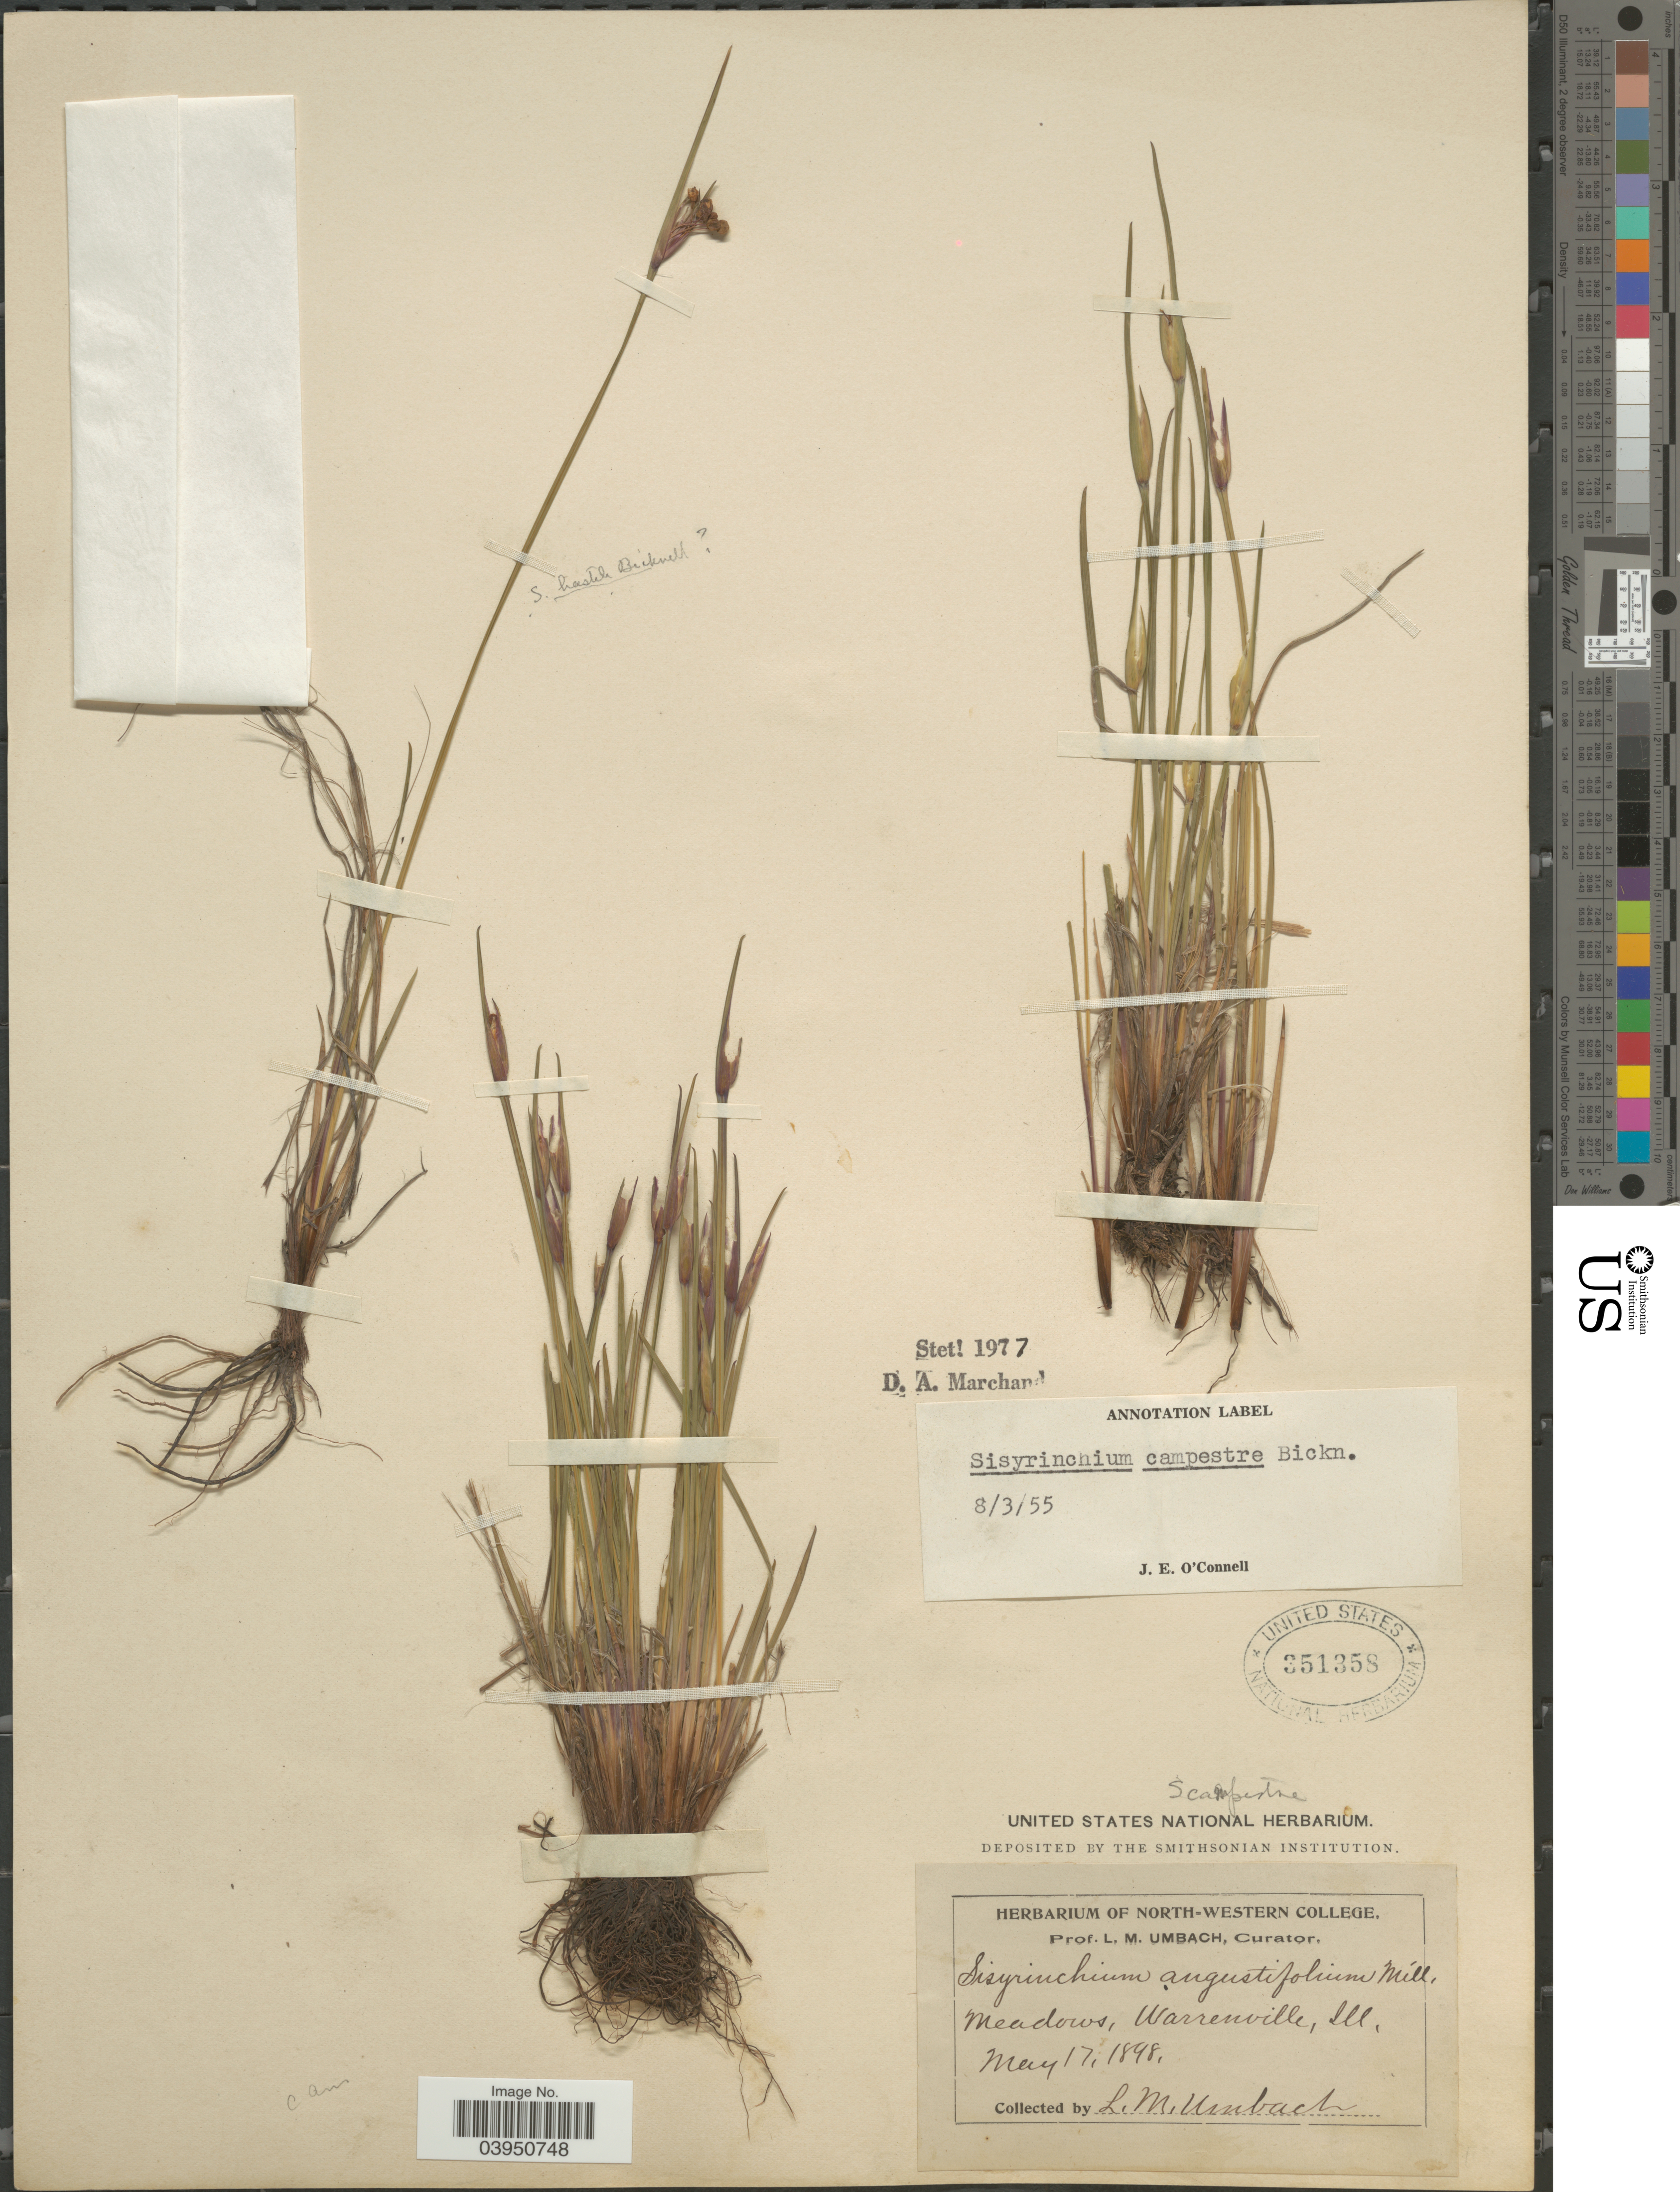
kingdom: Plantae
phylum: Tracheophyta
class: Liliopsida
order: Asparagales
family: Iridaceae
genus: Sisyrinchium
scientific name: Sisyrinchium campestre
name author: E.P. Bicknell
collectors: L. M. Umbach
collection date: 1898-05-17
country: United States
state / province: Illinois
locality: Warrenville.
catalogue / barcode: US 351358